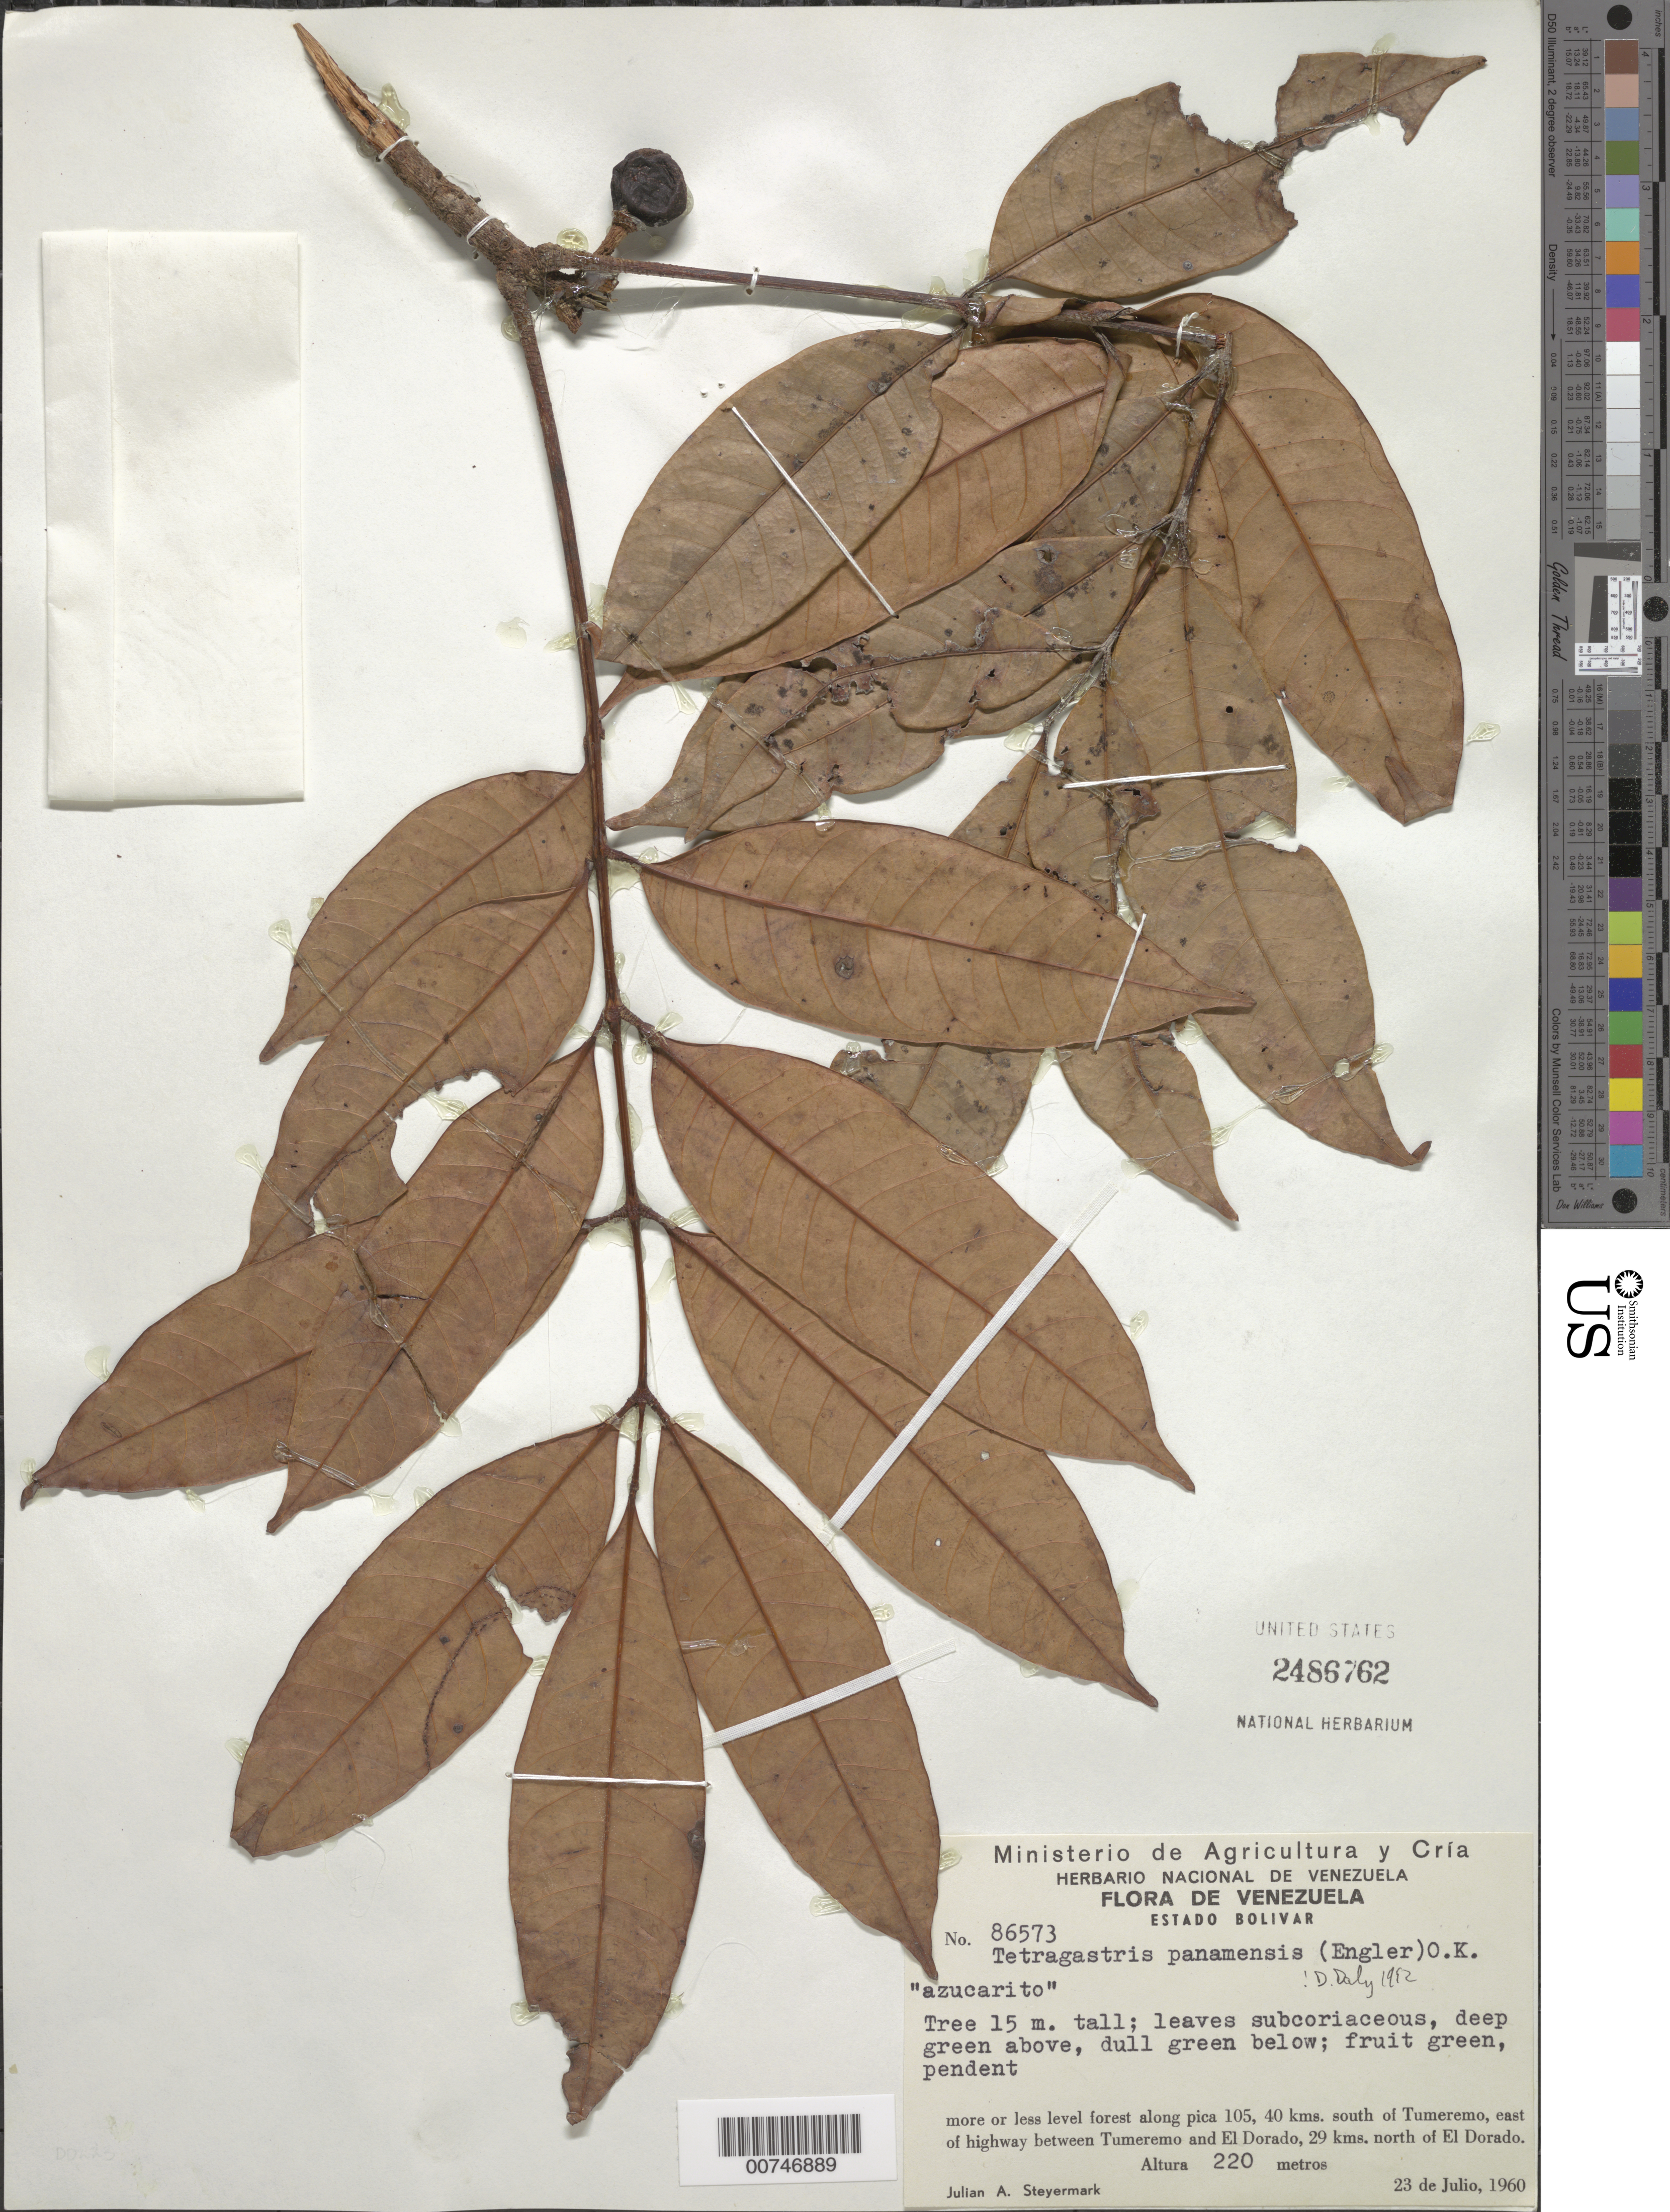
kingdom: Plantae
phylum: Tracheophyta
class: Magnoliopsida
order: Sapindales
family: Burseraceae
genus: Protium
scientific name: Protium stevensonii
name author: (Standl.) Daly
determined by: Daly, Douglas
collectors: J. Steyermark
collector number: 86573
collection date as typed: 23-Jul-60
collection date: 1960-07-23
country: Venezuela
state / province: Bolívar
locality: Pica 105, 40 km S of Tumeremo, E of highway, between Tumeremo and el Dorado, 29 km N of El Dorado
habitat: More or less level forest along road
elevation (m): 220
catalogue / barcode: US 2486762